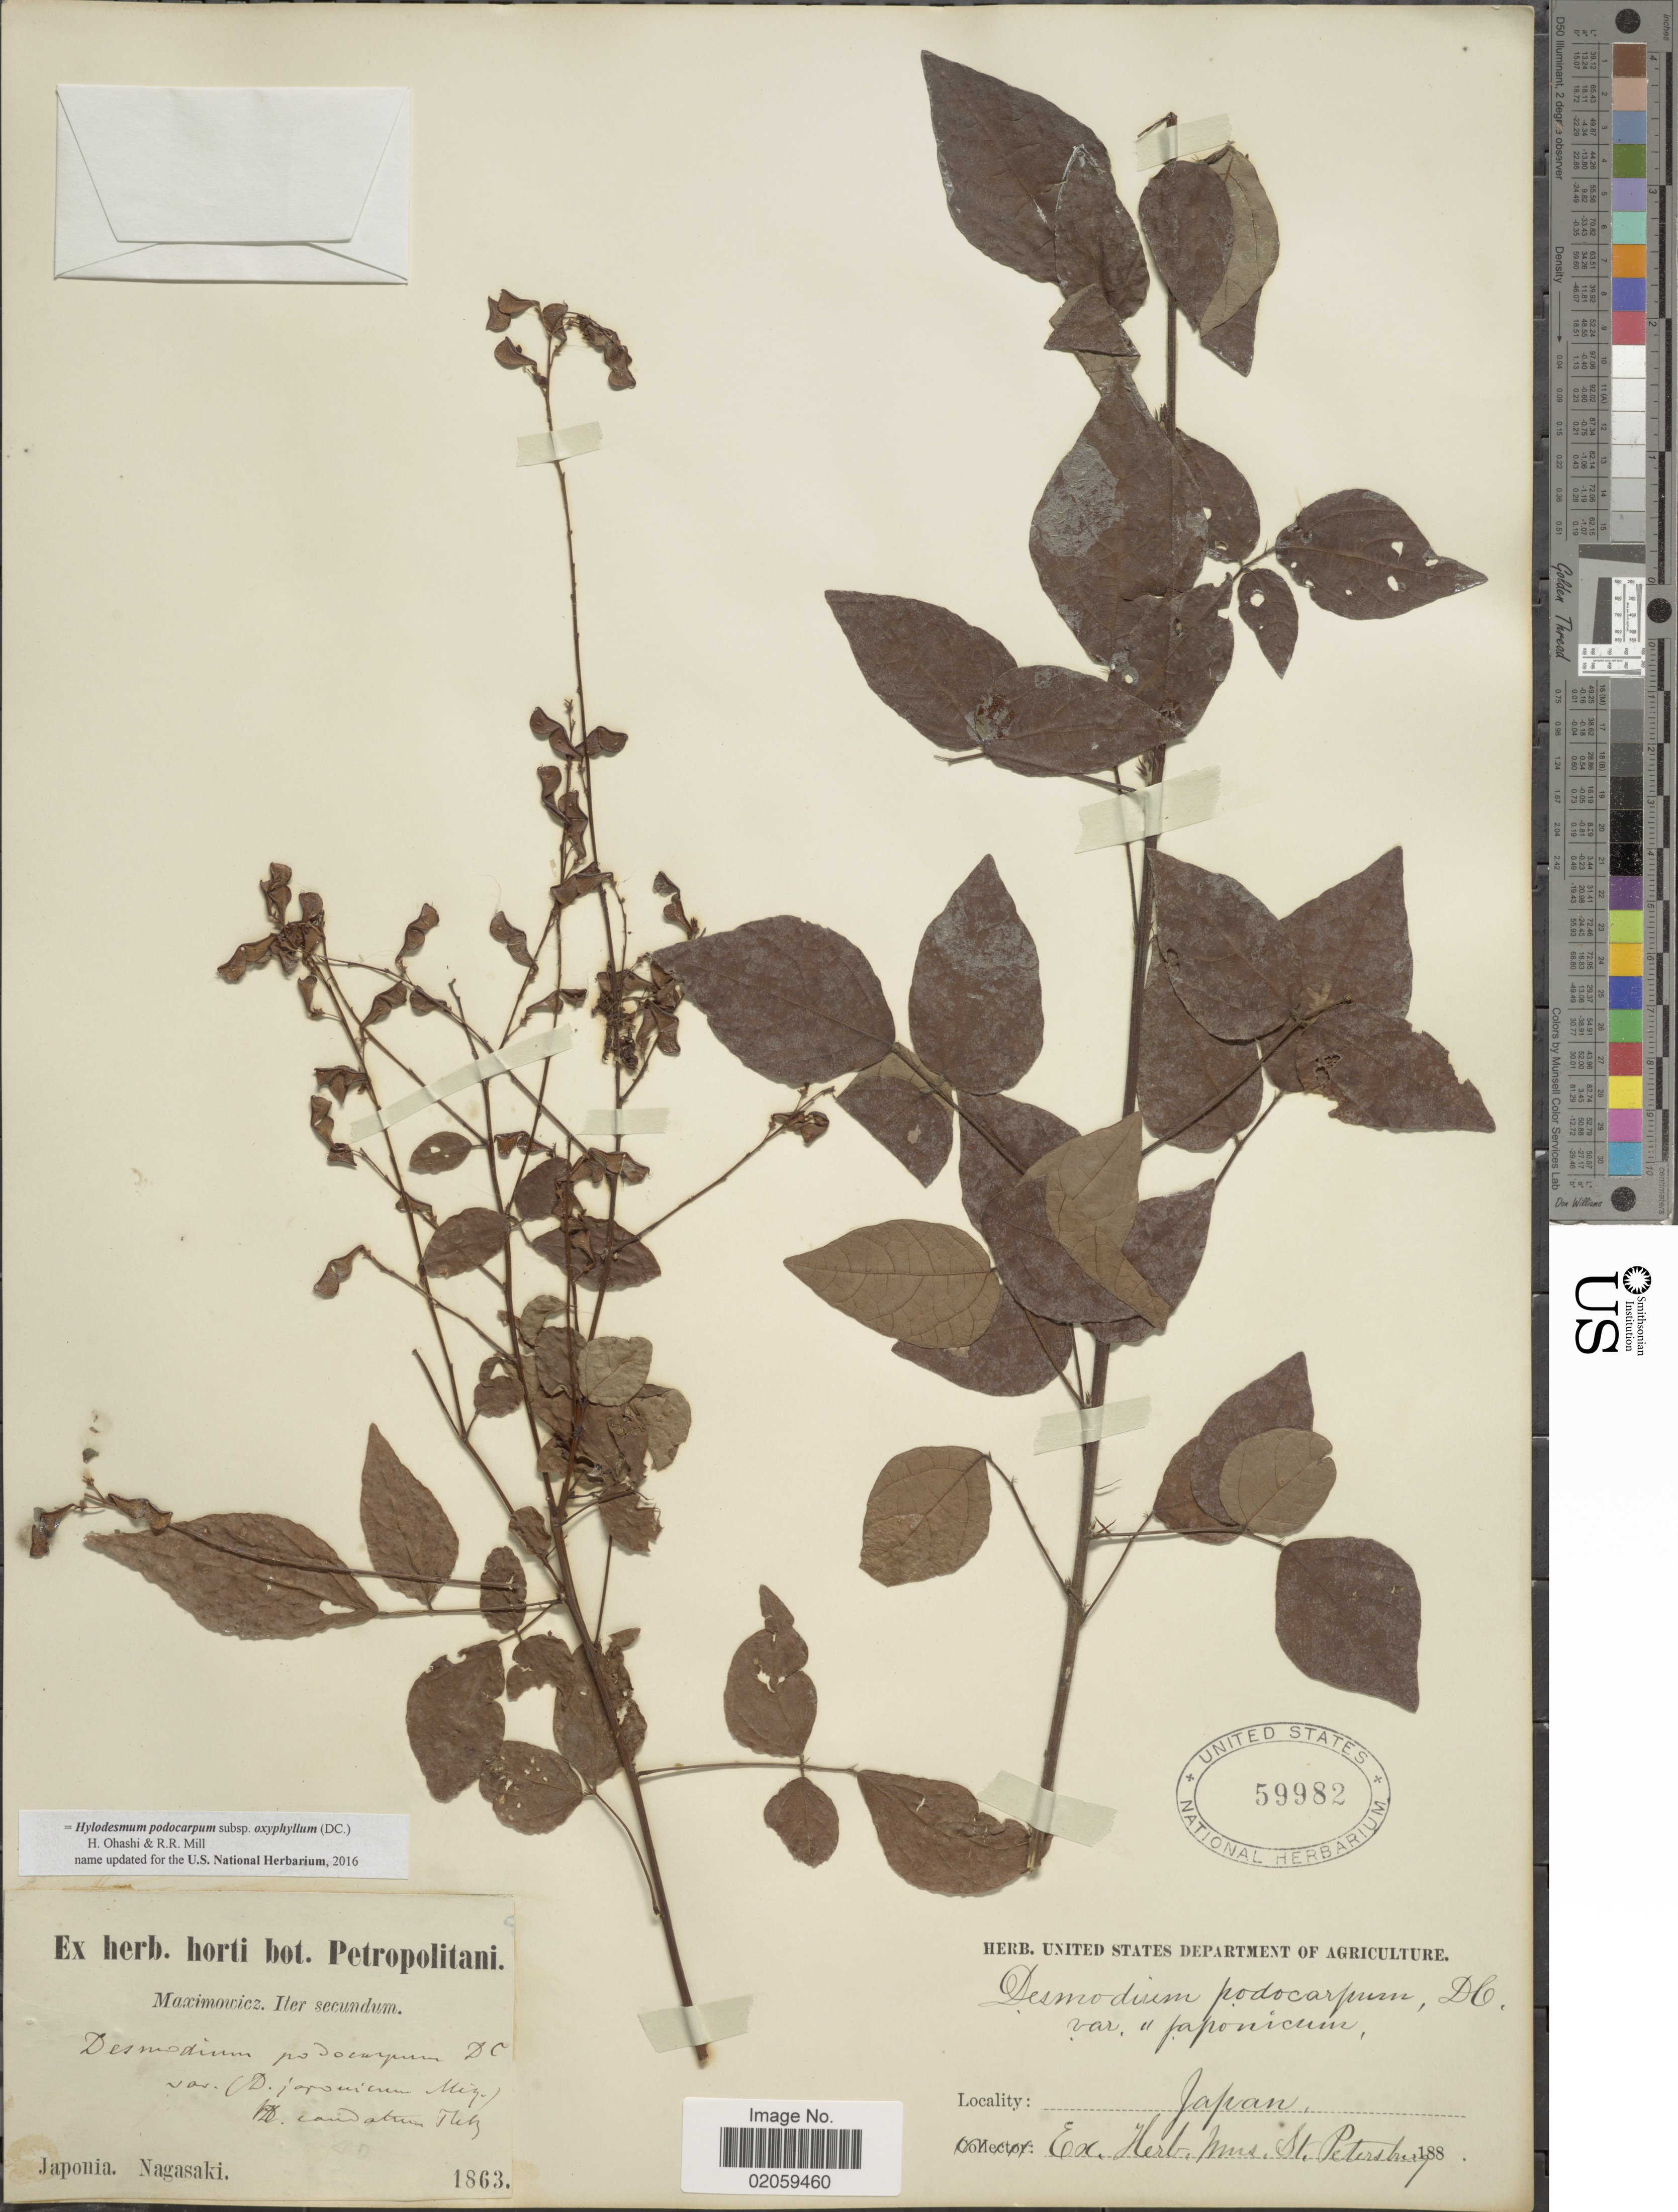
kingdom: Plantae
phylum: Tracheophyta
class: Magnoliopsida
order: Fabales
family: Fabaceae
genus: Hylodesmum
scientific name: Hylodesmum podocarpum subsp. oxyphyllum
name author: (DC.) H. Ohashi & R.R. Mill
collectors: -. Maximowicz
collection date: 1863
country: Japan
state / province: Nagasaki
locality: Japonia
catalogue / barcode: US 59982